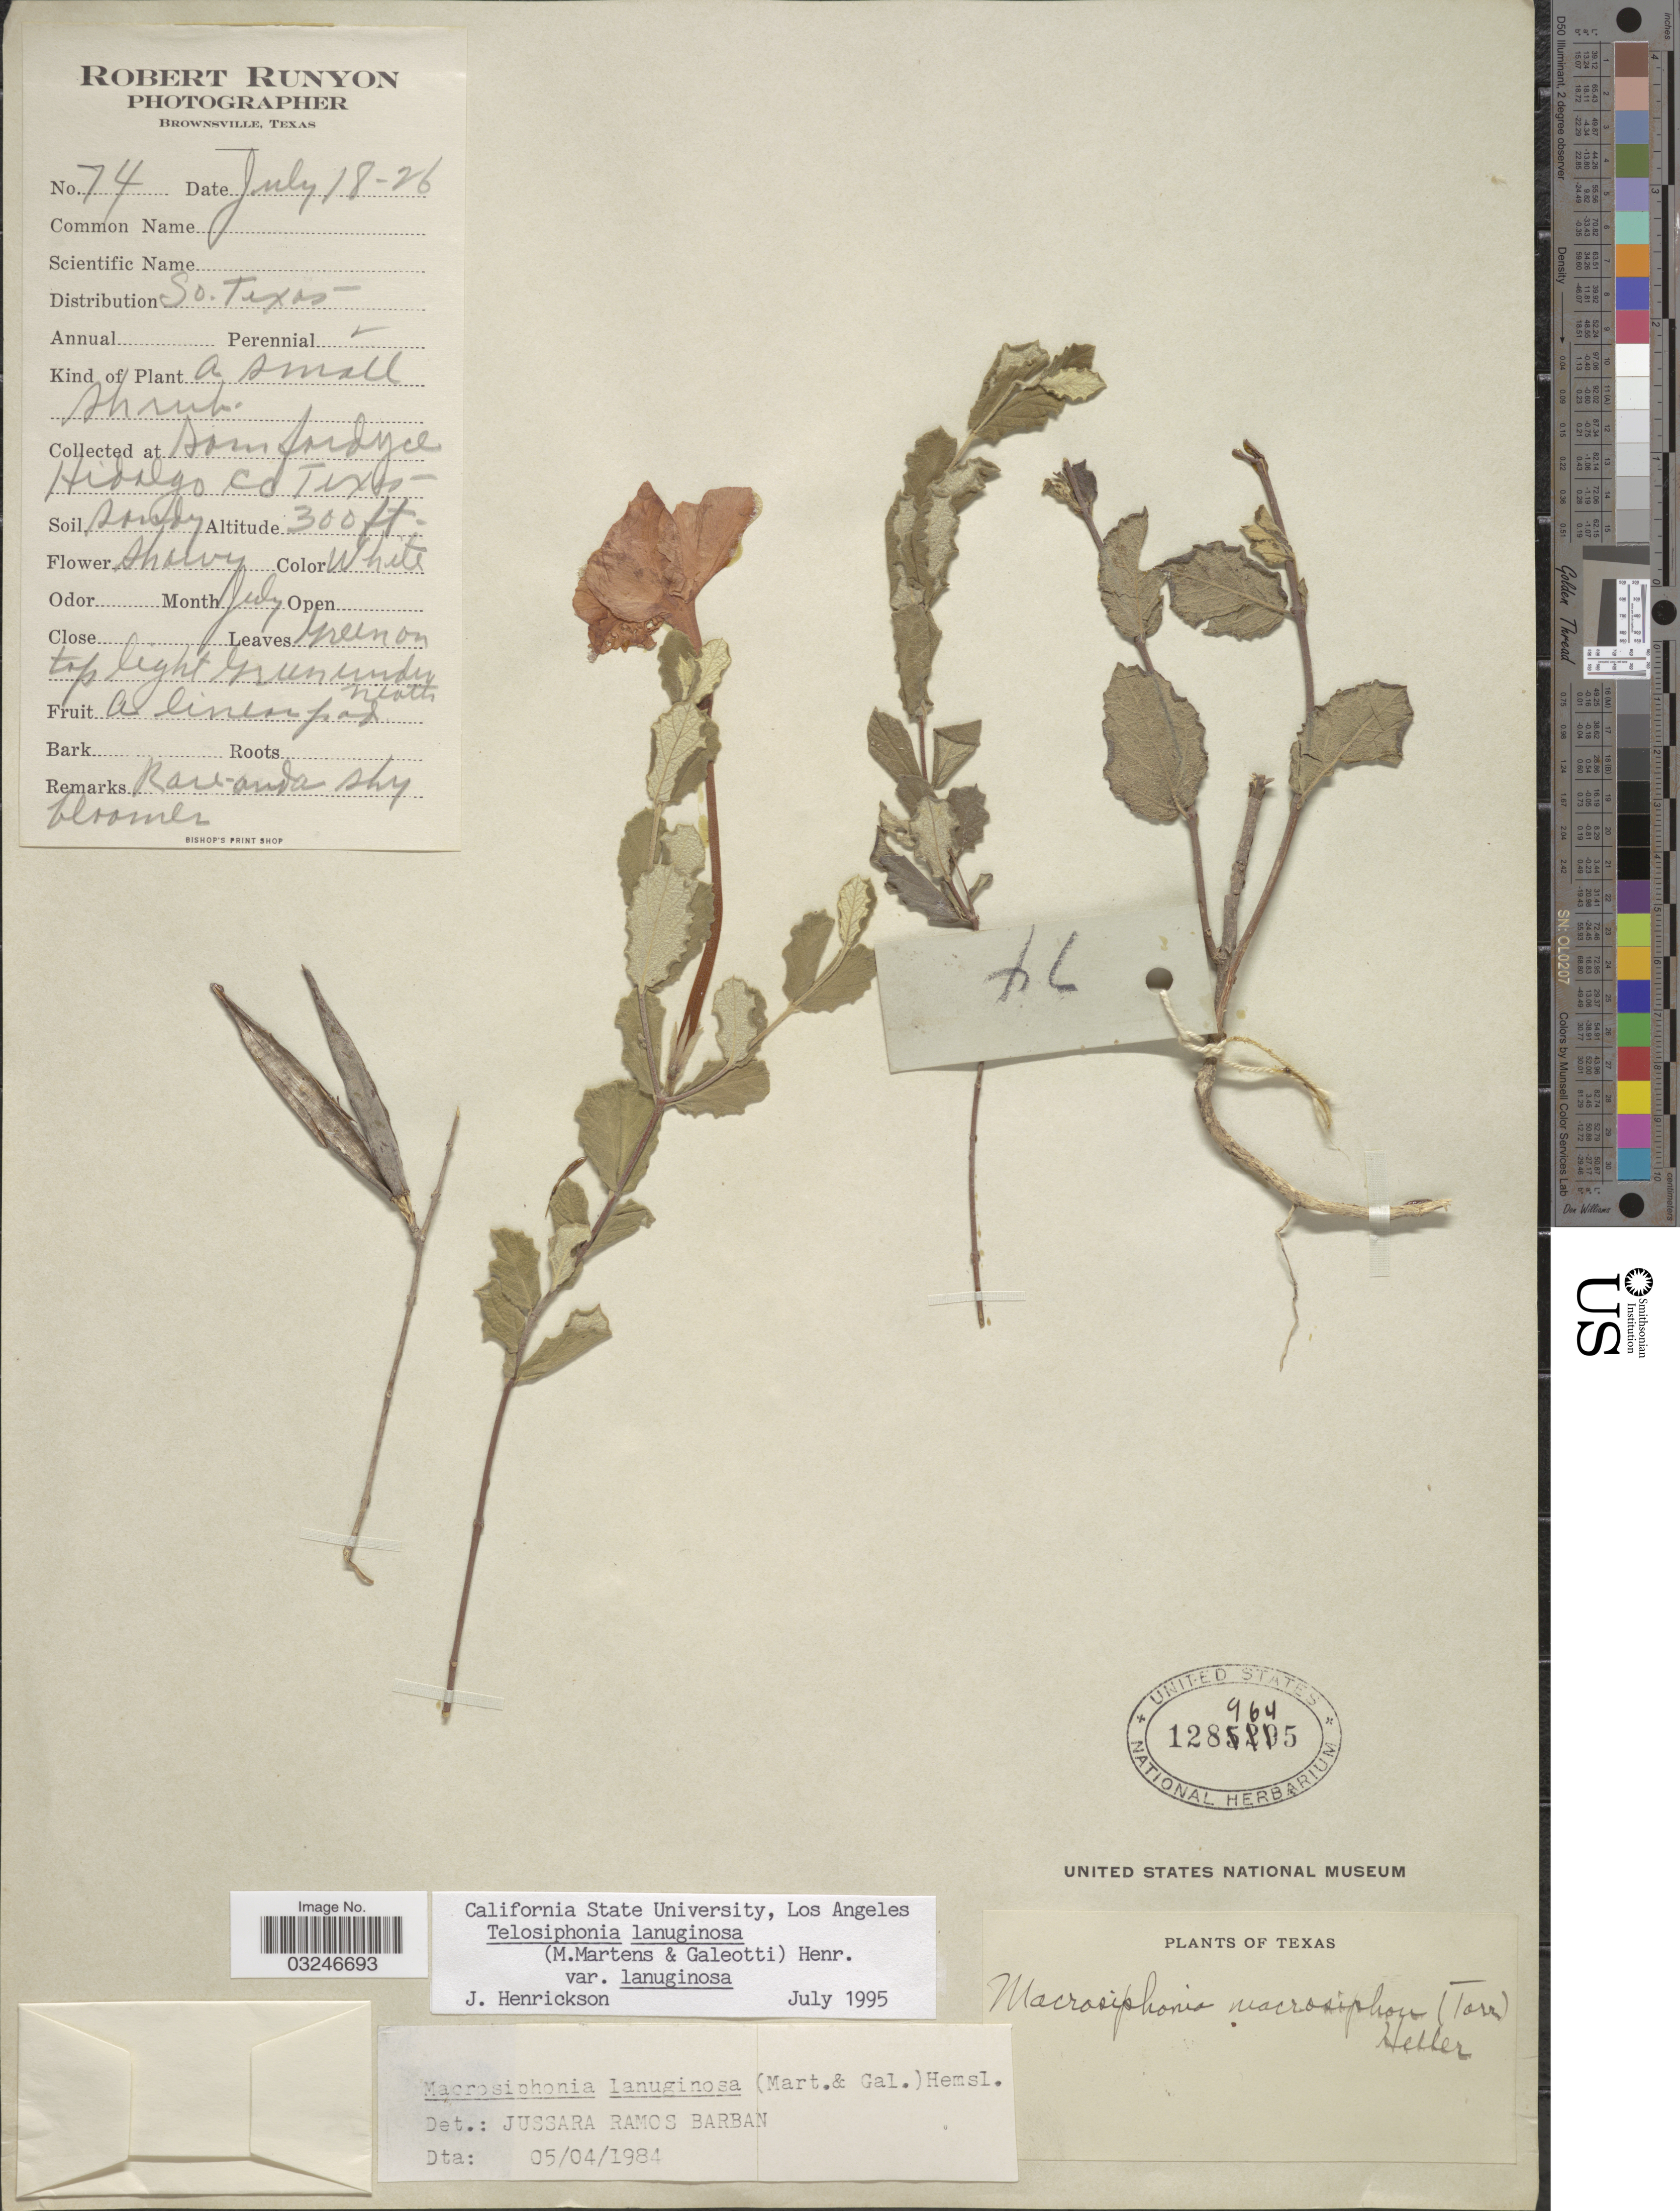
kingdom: Plantae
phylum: Tracheophyta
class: Magnoliopsida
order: Gentianales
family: Apocynaceae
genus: Telosiphonia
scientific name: Telosiphonia lanuginosa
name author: (M. Martens & Galeotti) Henrickson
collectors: R. Runyon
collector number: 74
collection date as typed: Transcribed d/m/y: 18/7/29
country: United States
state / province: Texas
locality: Sam Fordyce Hidalgo Co.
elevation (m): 91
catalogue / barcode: US 1289645